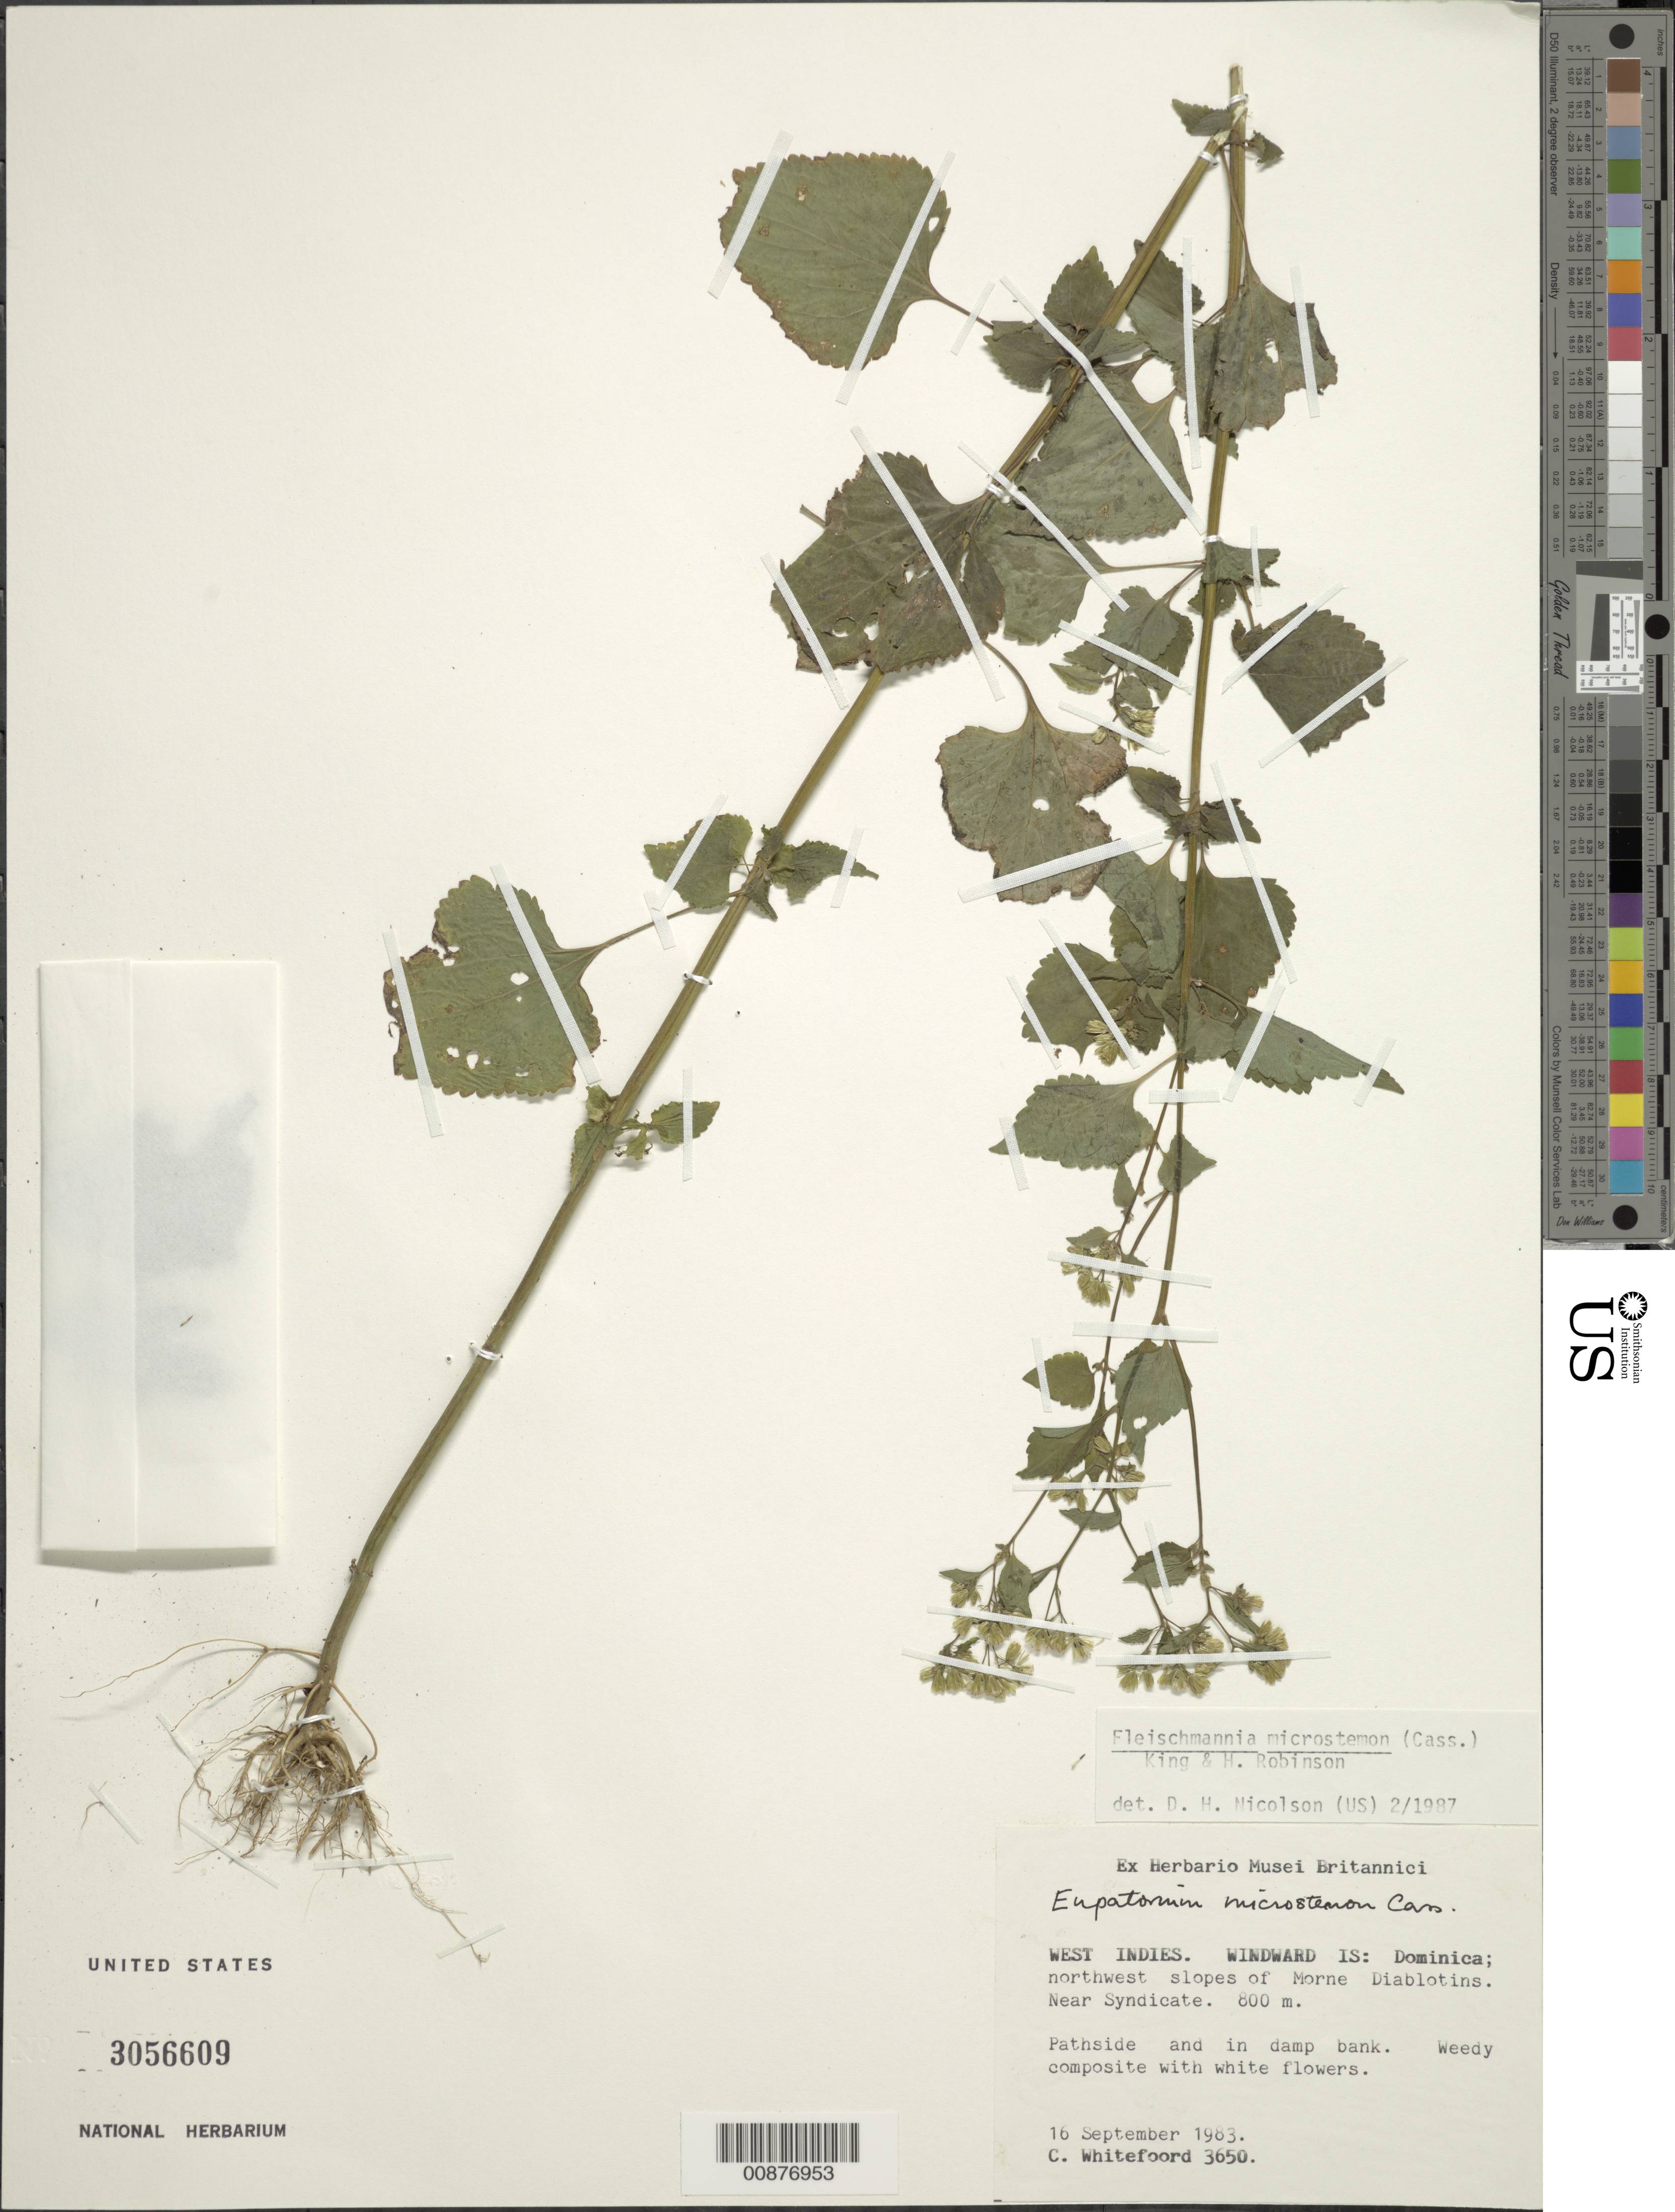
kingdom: Plantae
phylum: Tracheophyta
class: Magnoliopsida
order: Asterales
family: Asteraceae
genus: Fleischmannia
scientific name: Fleischmannia microstemon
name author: (Cass.) R.M. King & H. Rob.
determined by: Nicolson, Dan H.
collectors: C. Whitefoord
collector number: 3650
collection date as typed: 16 Sep 1983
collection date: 1983-09-16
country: Dominica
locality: Northwest slopes of Morne Diablotins. Near Syndicate.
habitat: Pathside and on damp bank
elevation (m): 800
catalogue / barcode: US 3056609